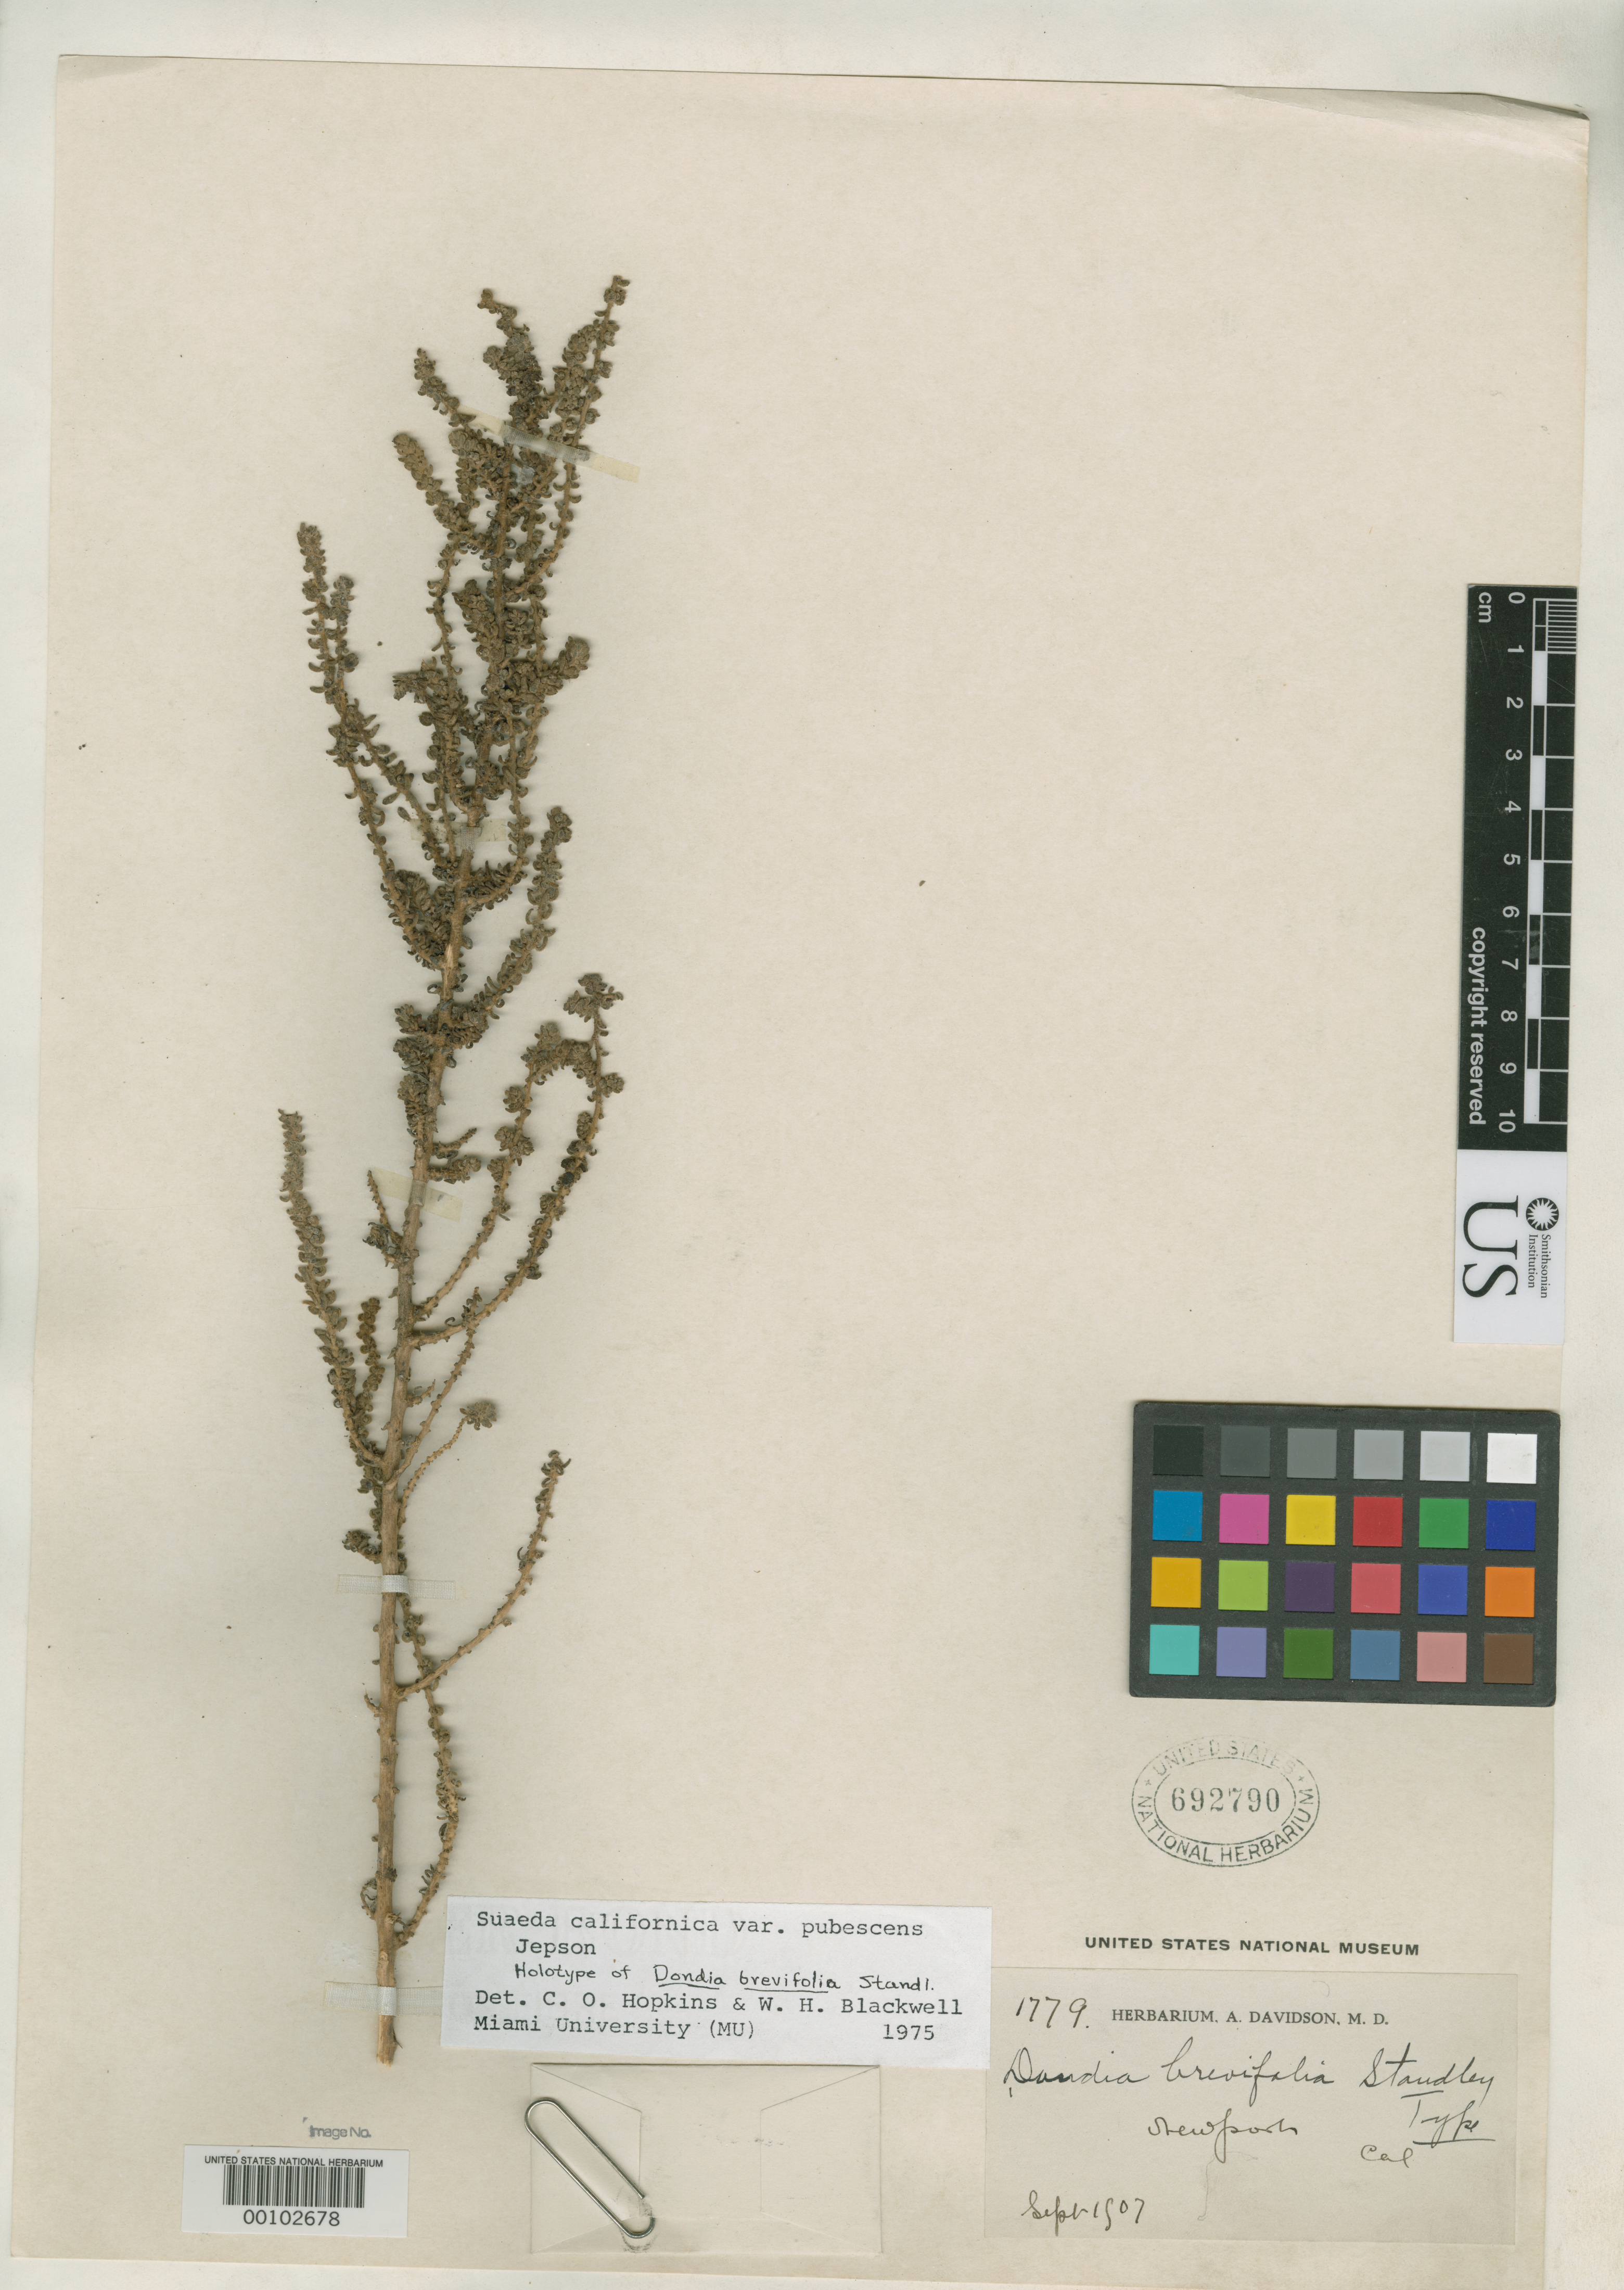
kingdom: Plantae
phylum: Tracheophyta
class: Magnoliopsida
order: Caryophyllales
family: Amaranthaceae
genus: Dondia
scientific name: Dondia brevifolia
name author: Standl.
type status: Holotype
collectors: A. Davidson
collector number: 1779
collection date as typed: Sep 1907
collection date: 1907-09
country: United States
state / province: California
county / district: Orange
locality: Near Newport.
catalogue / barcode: US 692790